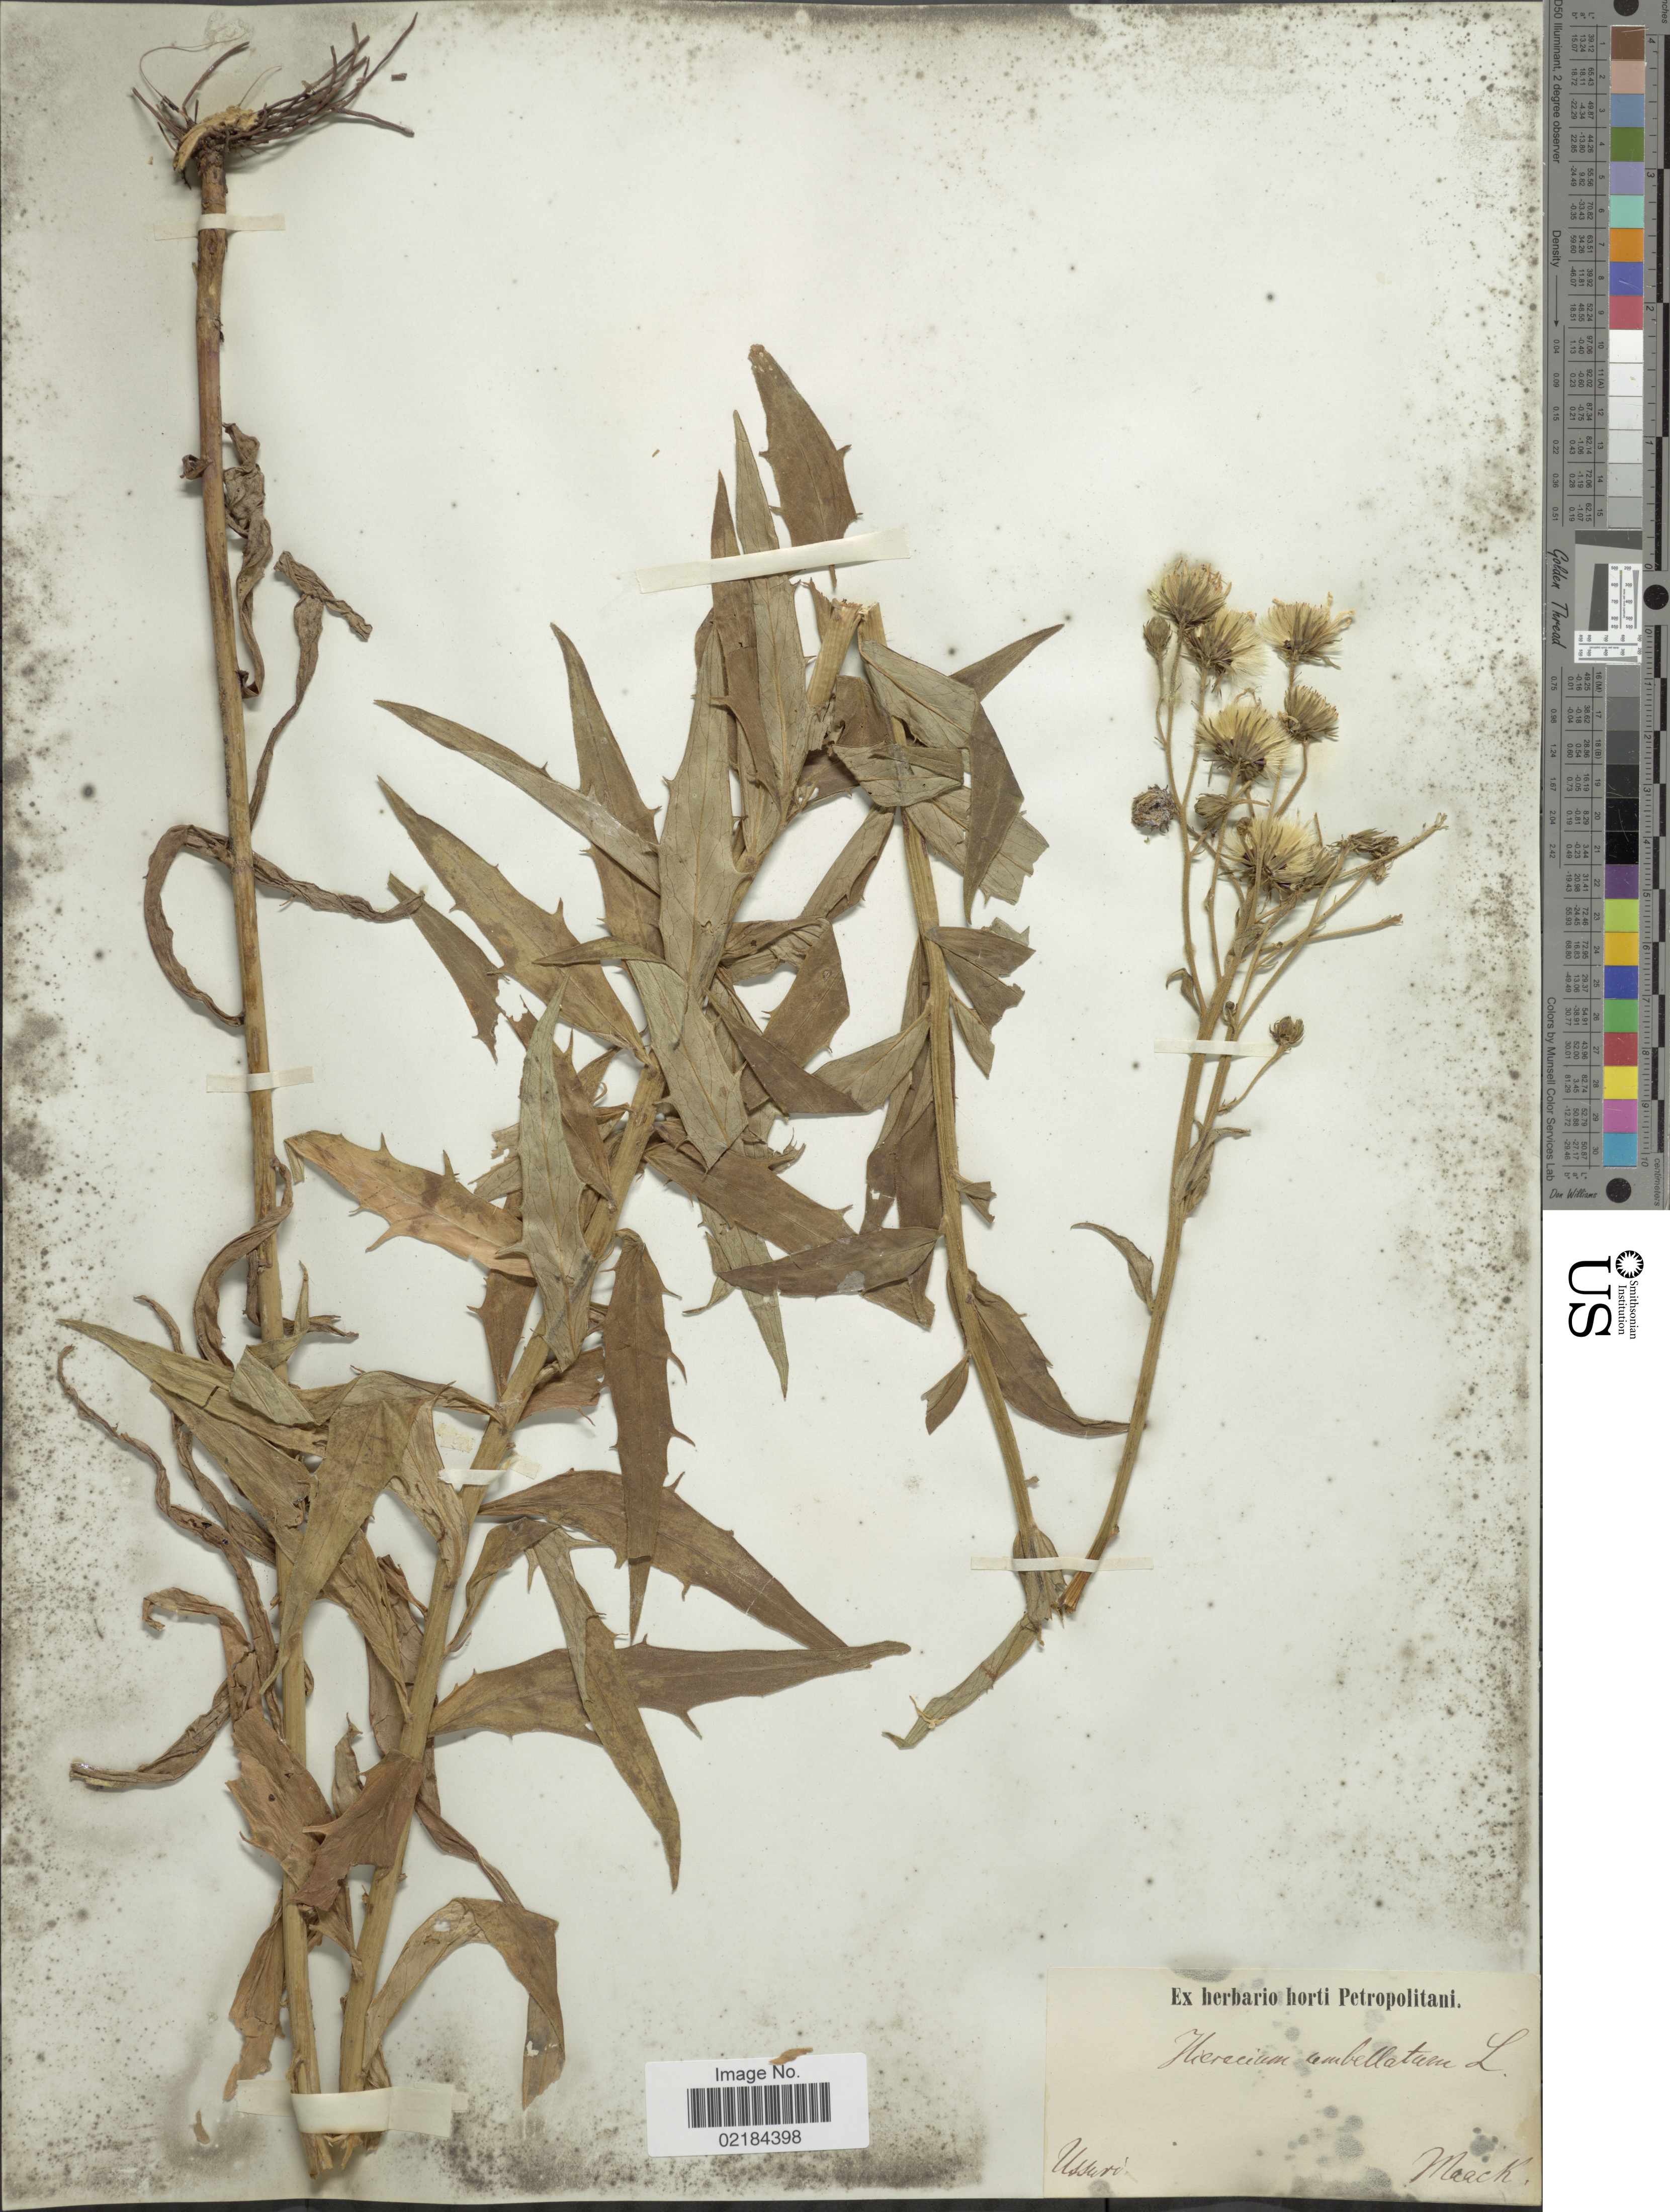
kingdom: Plantae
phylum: Tracheophyta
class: Magnoliopsida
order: Asterales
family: Asteraceae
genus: Hieracium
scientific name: Hieracium umbellatum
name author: L.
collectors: R. K. Maack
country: Russian Federation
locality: Ussuri